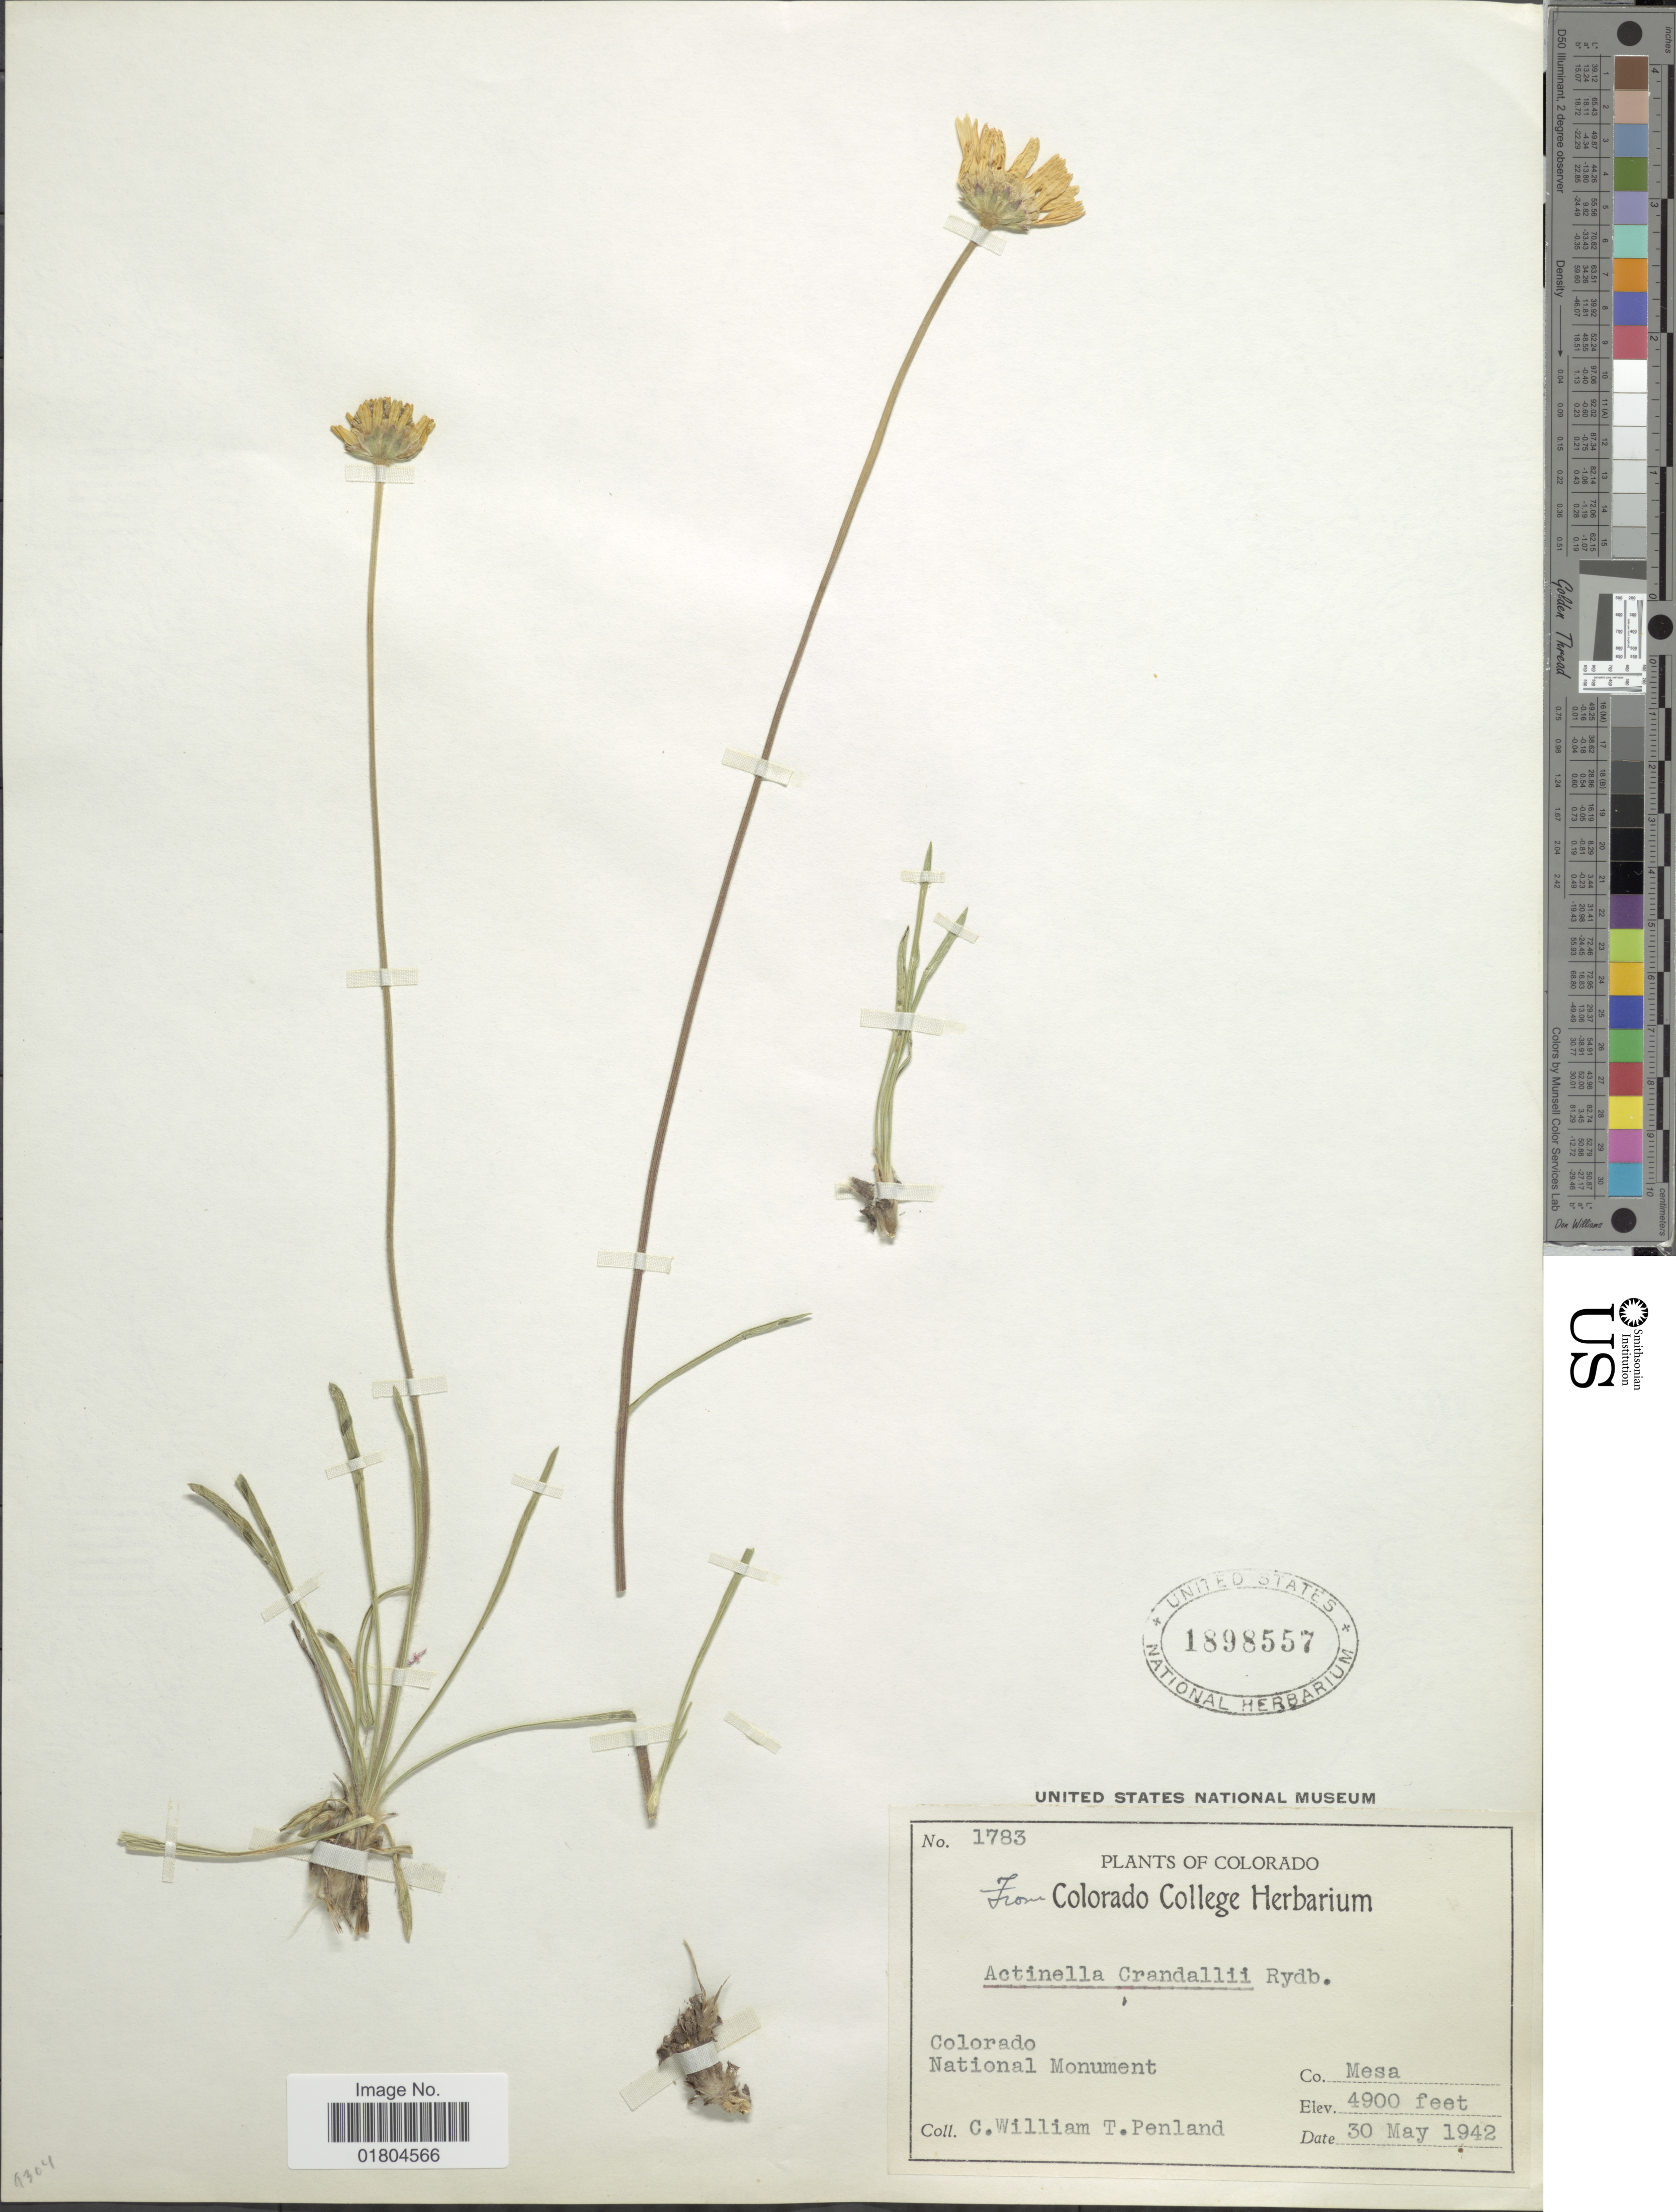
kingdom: Plantae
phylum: Tracheophyta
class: Magnoliopsida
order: Asterales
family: Asteraceae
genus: Hymenoxys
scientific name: Hymenoxys crandallii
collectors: C. W. Penland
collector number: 1783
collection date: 1942-05-30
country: United States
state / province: Colorado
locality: Colorado National Monument Co. Mesa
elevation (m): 1494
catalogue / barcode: US 1898557